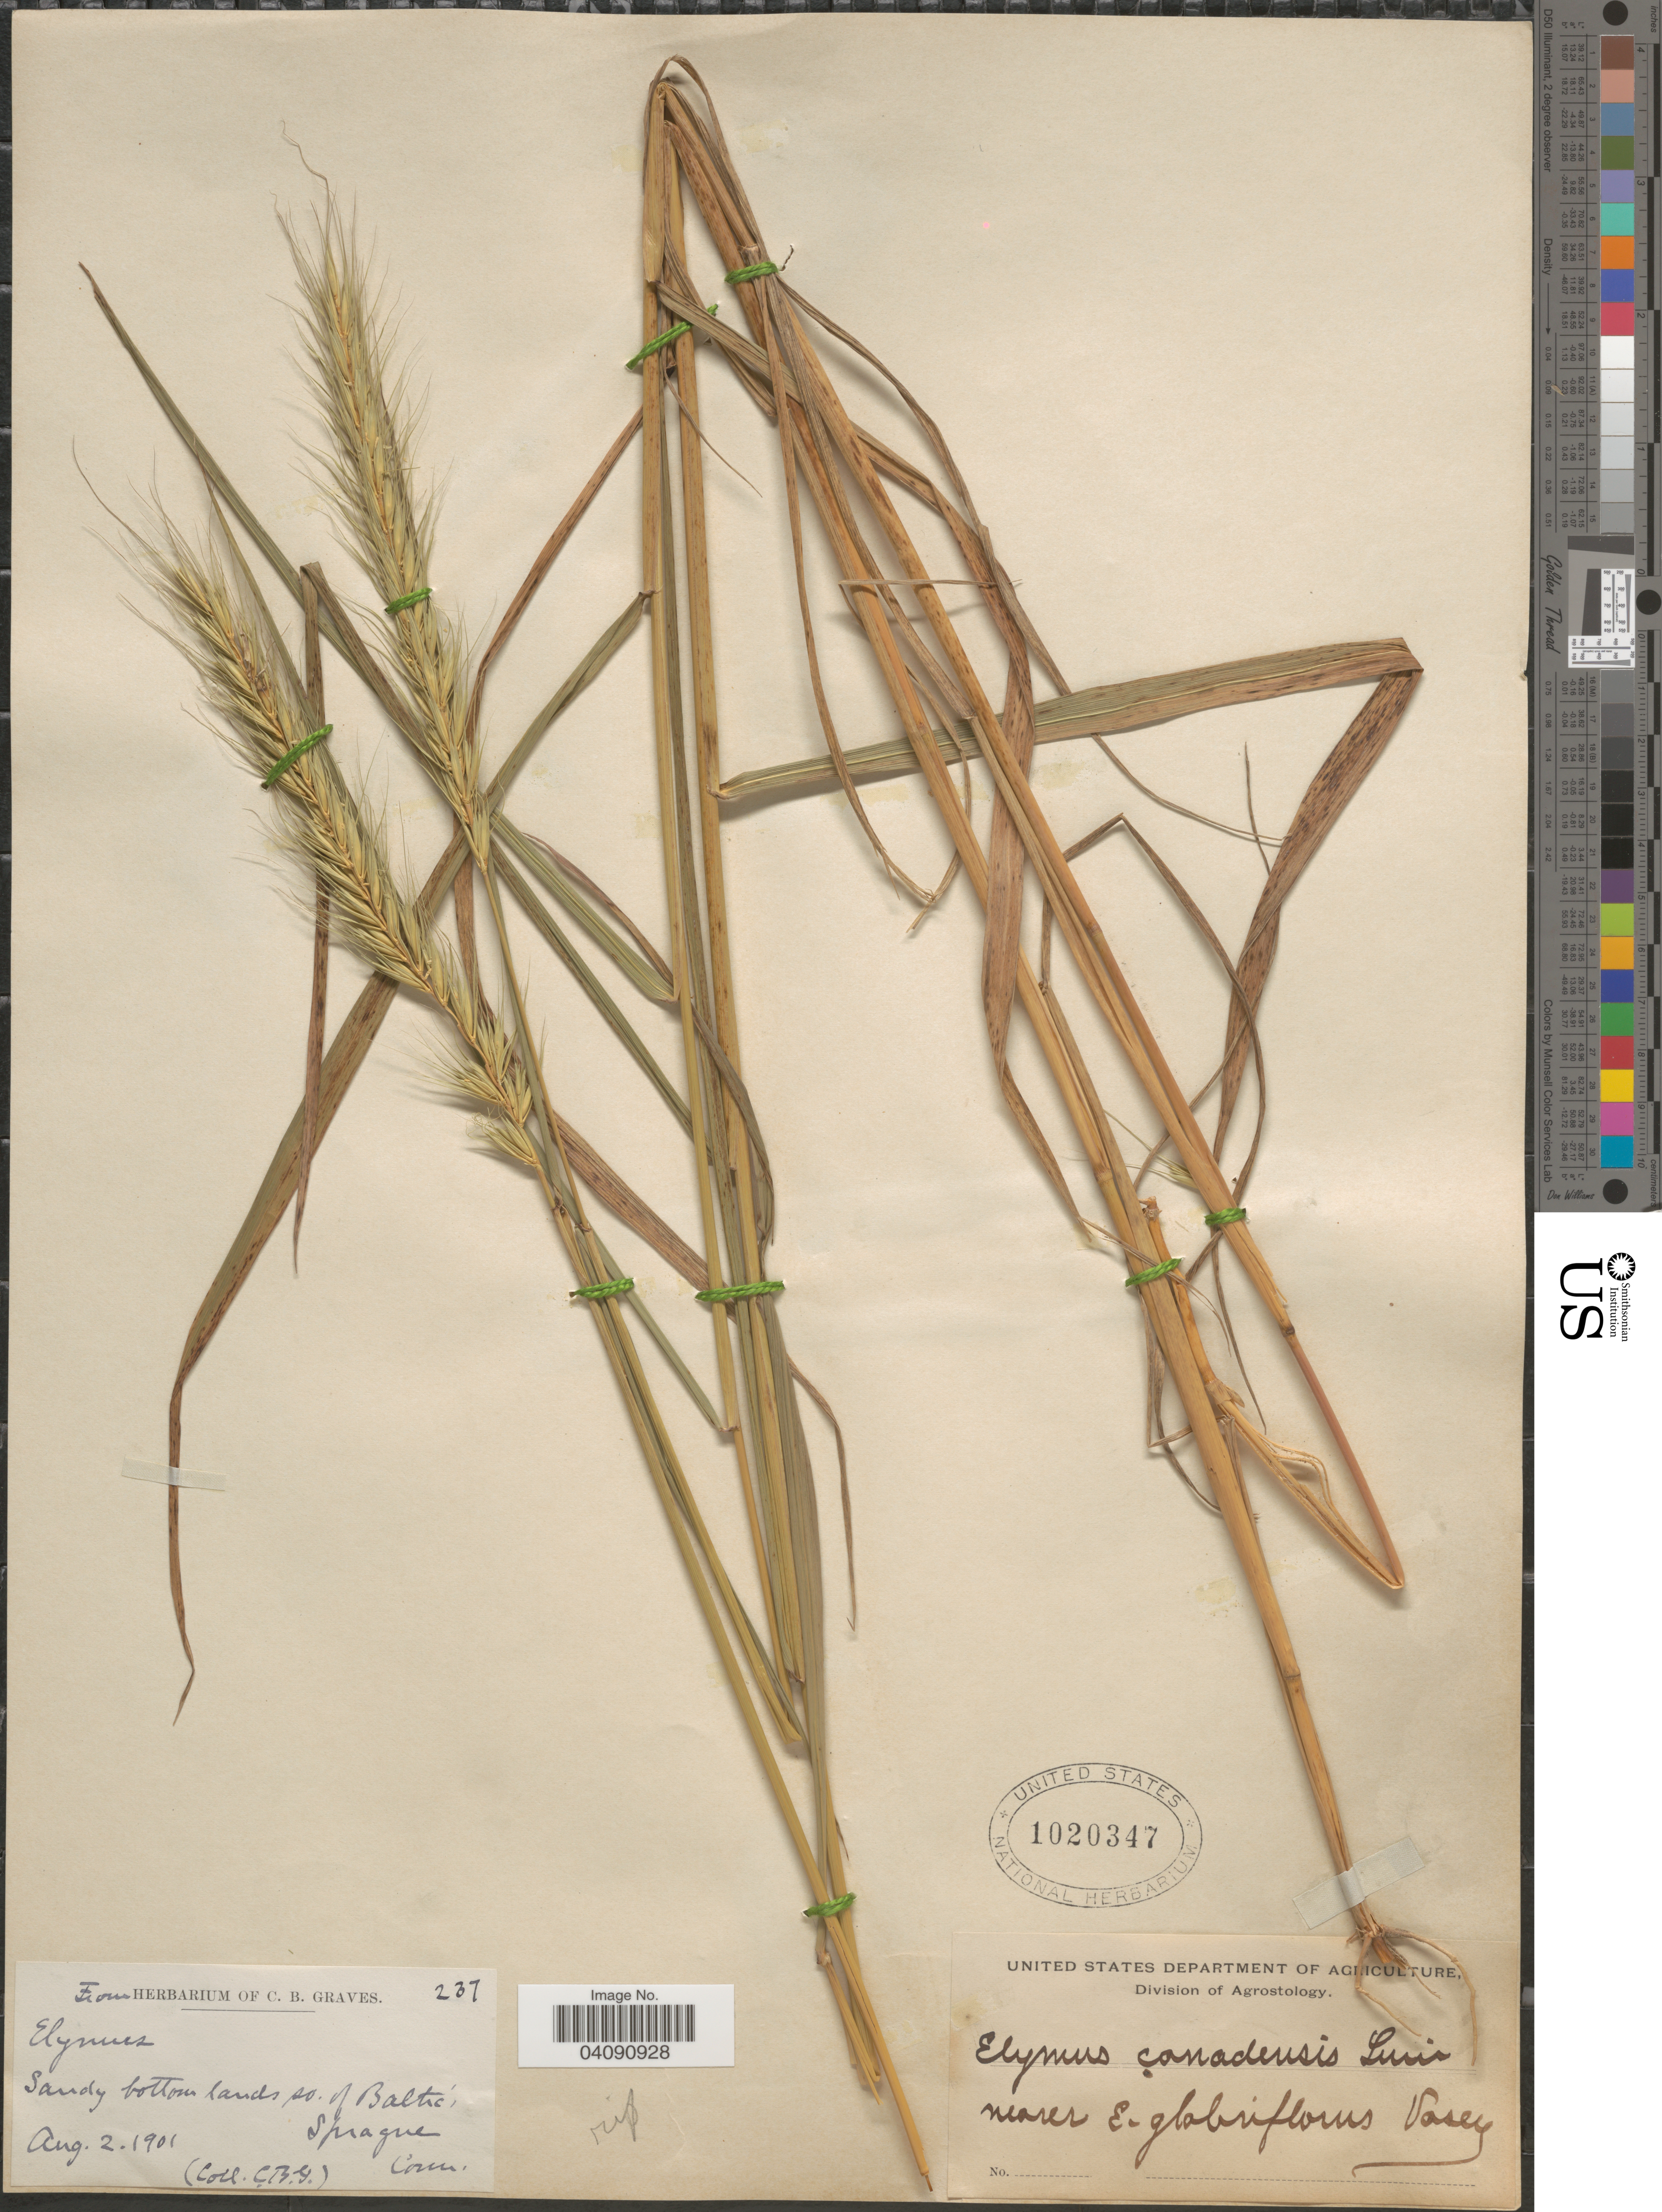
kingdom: Plantae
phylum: Tracheophyta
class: Liliopsida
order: Poales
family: Poaceae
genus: Elymus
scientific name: Elymus canadensis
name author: L.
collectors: C. Graves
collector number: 237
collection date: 1901-08-02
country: United States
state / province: Connecticut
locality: Sandy bottom lands so. of Baltic, Sprague.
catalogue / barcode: US 1020347